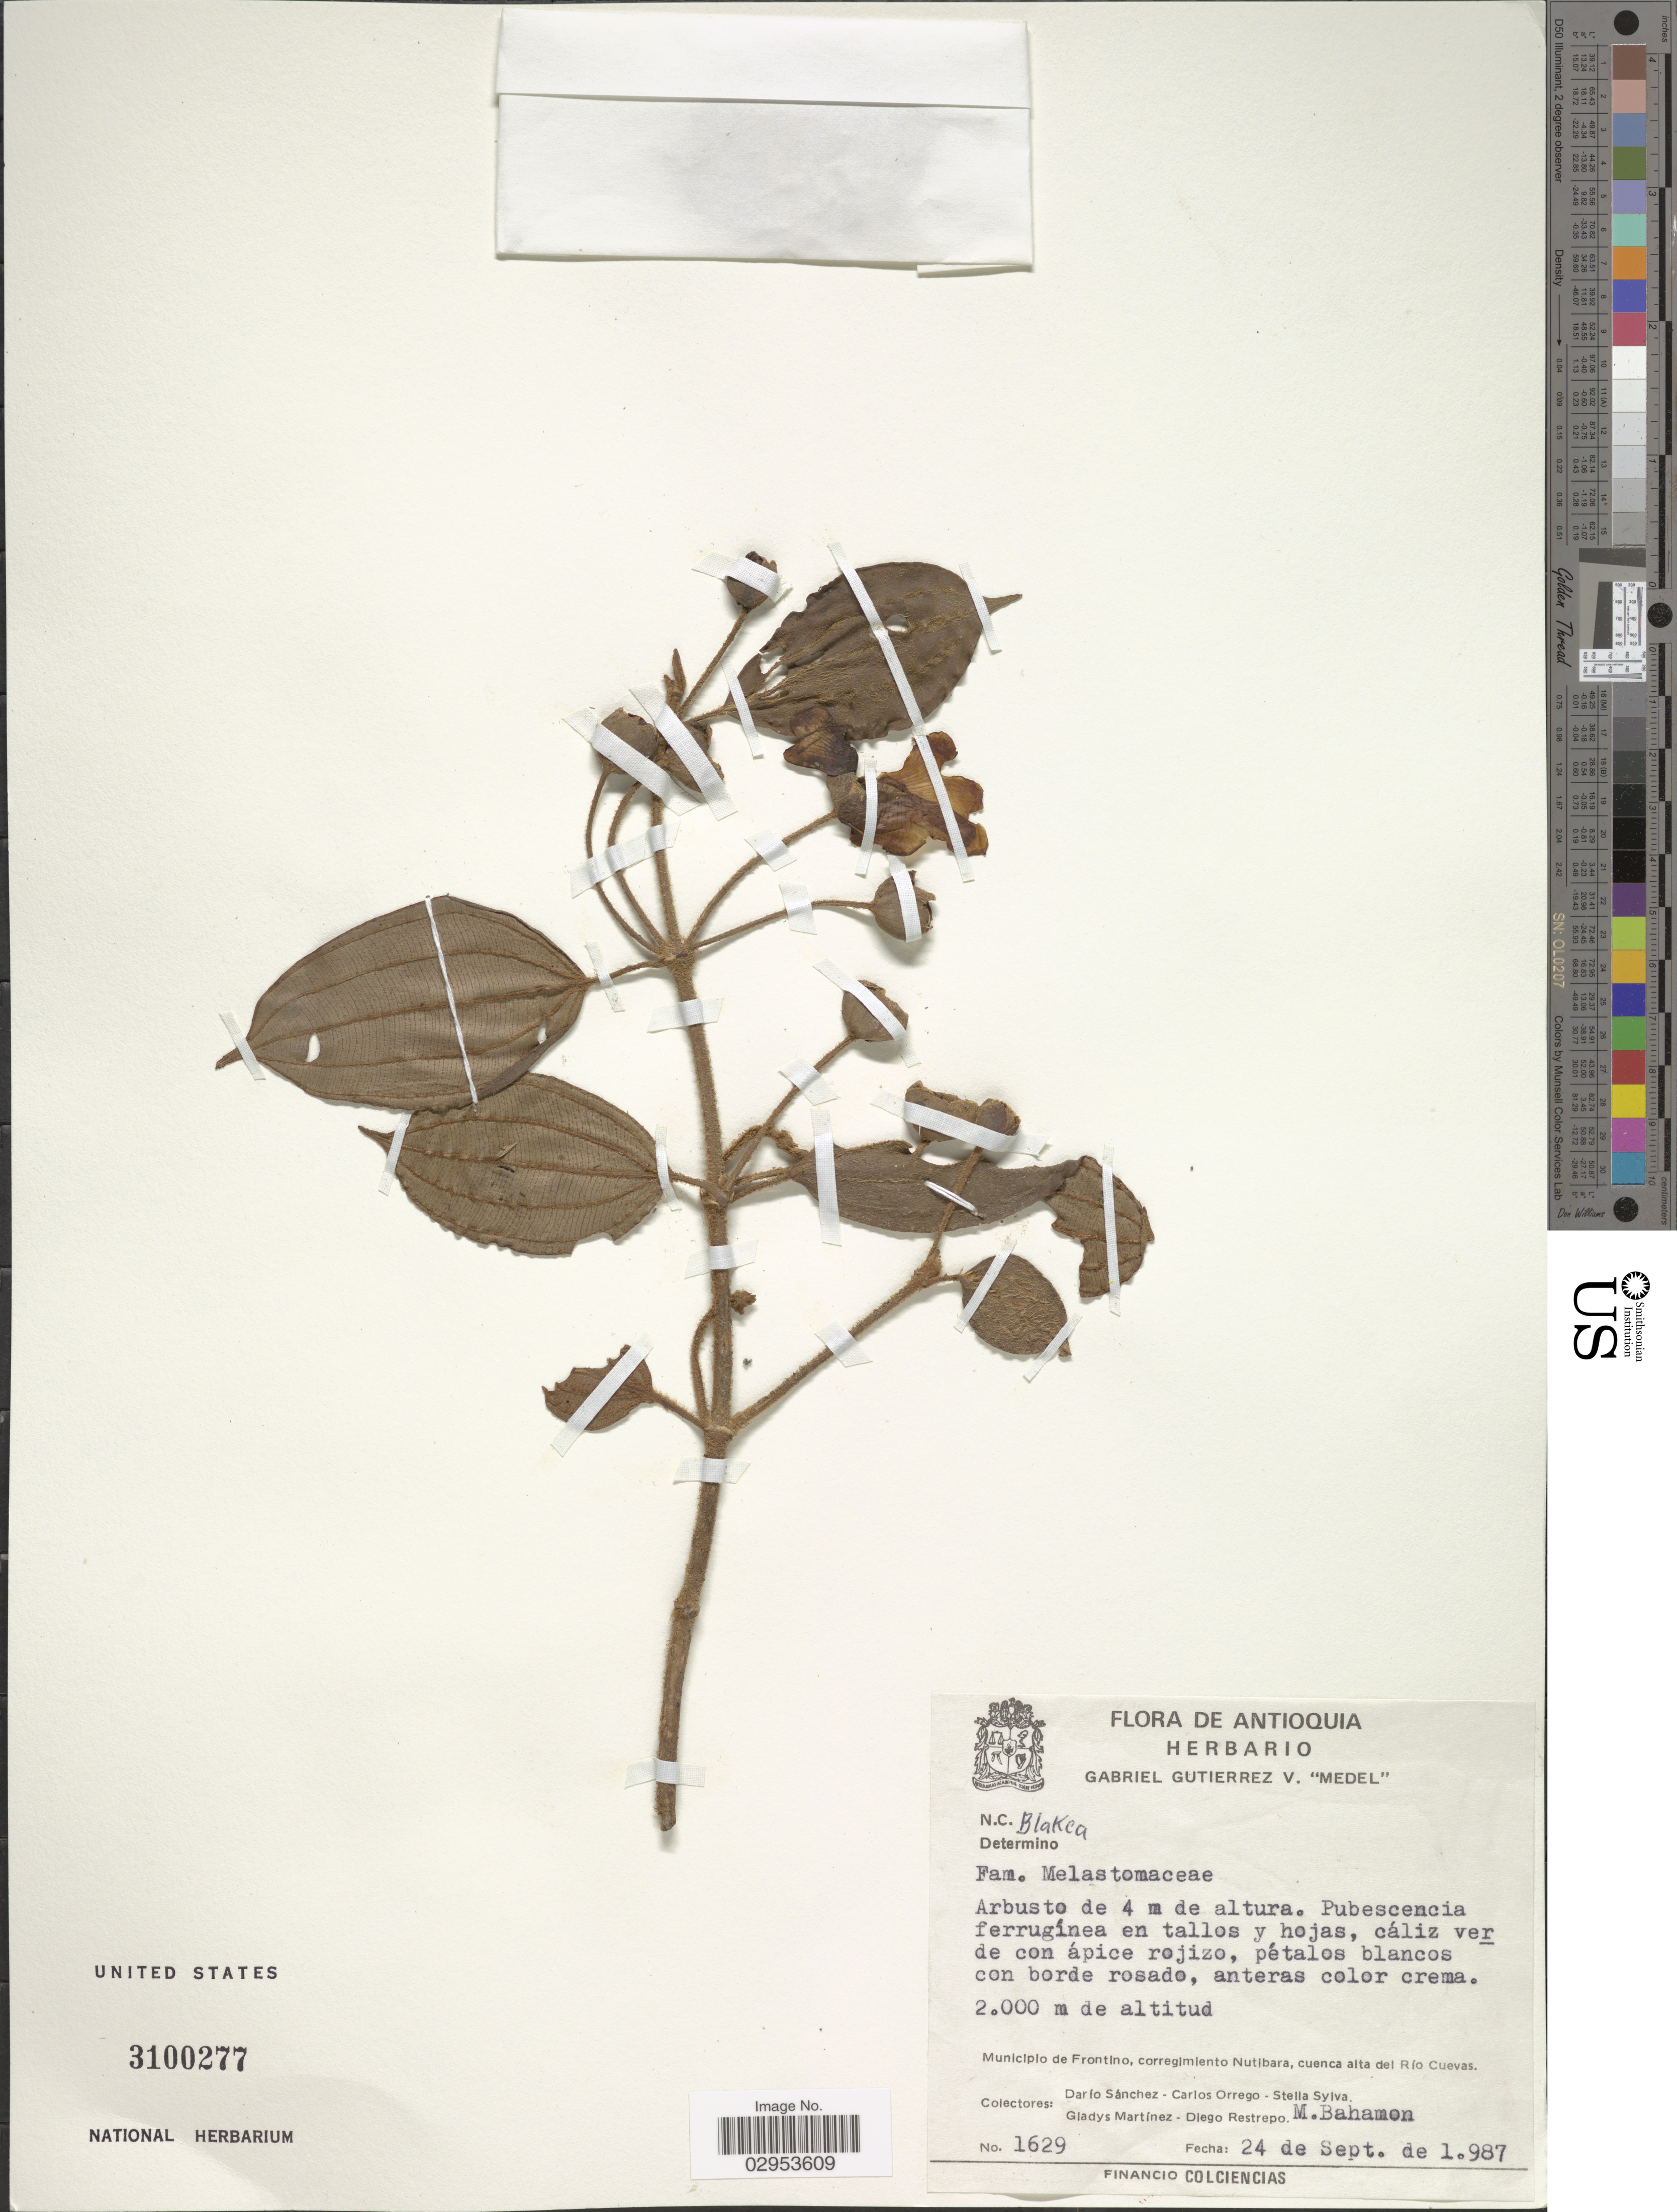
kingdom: Plantae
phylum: Tracheophyta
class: Magnoliopsida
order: Myrtales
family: Melastomataceae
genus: Blakea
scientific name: Blakea sp.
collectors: D. Sánchez, C. Orrego, S. Sylva, G. Martínez & et al.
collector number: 1629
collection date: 1987-09-24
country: Colombia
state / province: Antioquia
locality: Municipio de Frontino, corregimiento Nutibara, cuenca alta del Río Cuevas.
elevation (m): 2000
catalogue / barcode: US 3100277